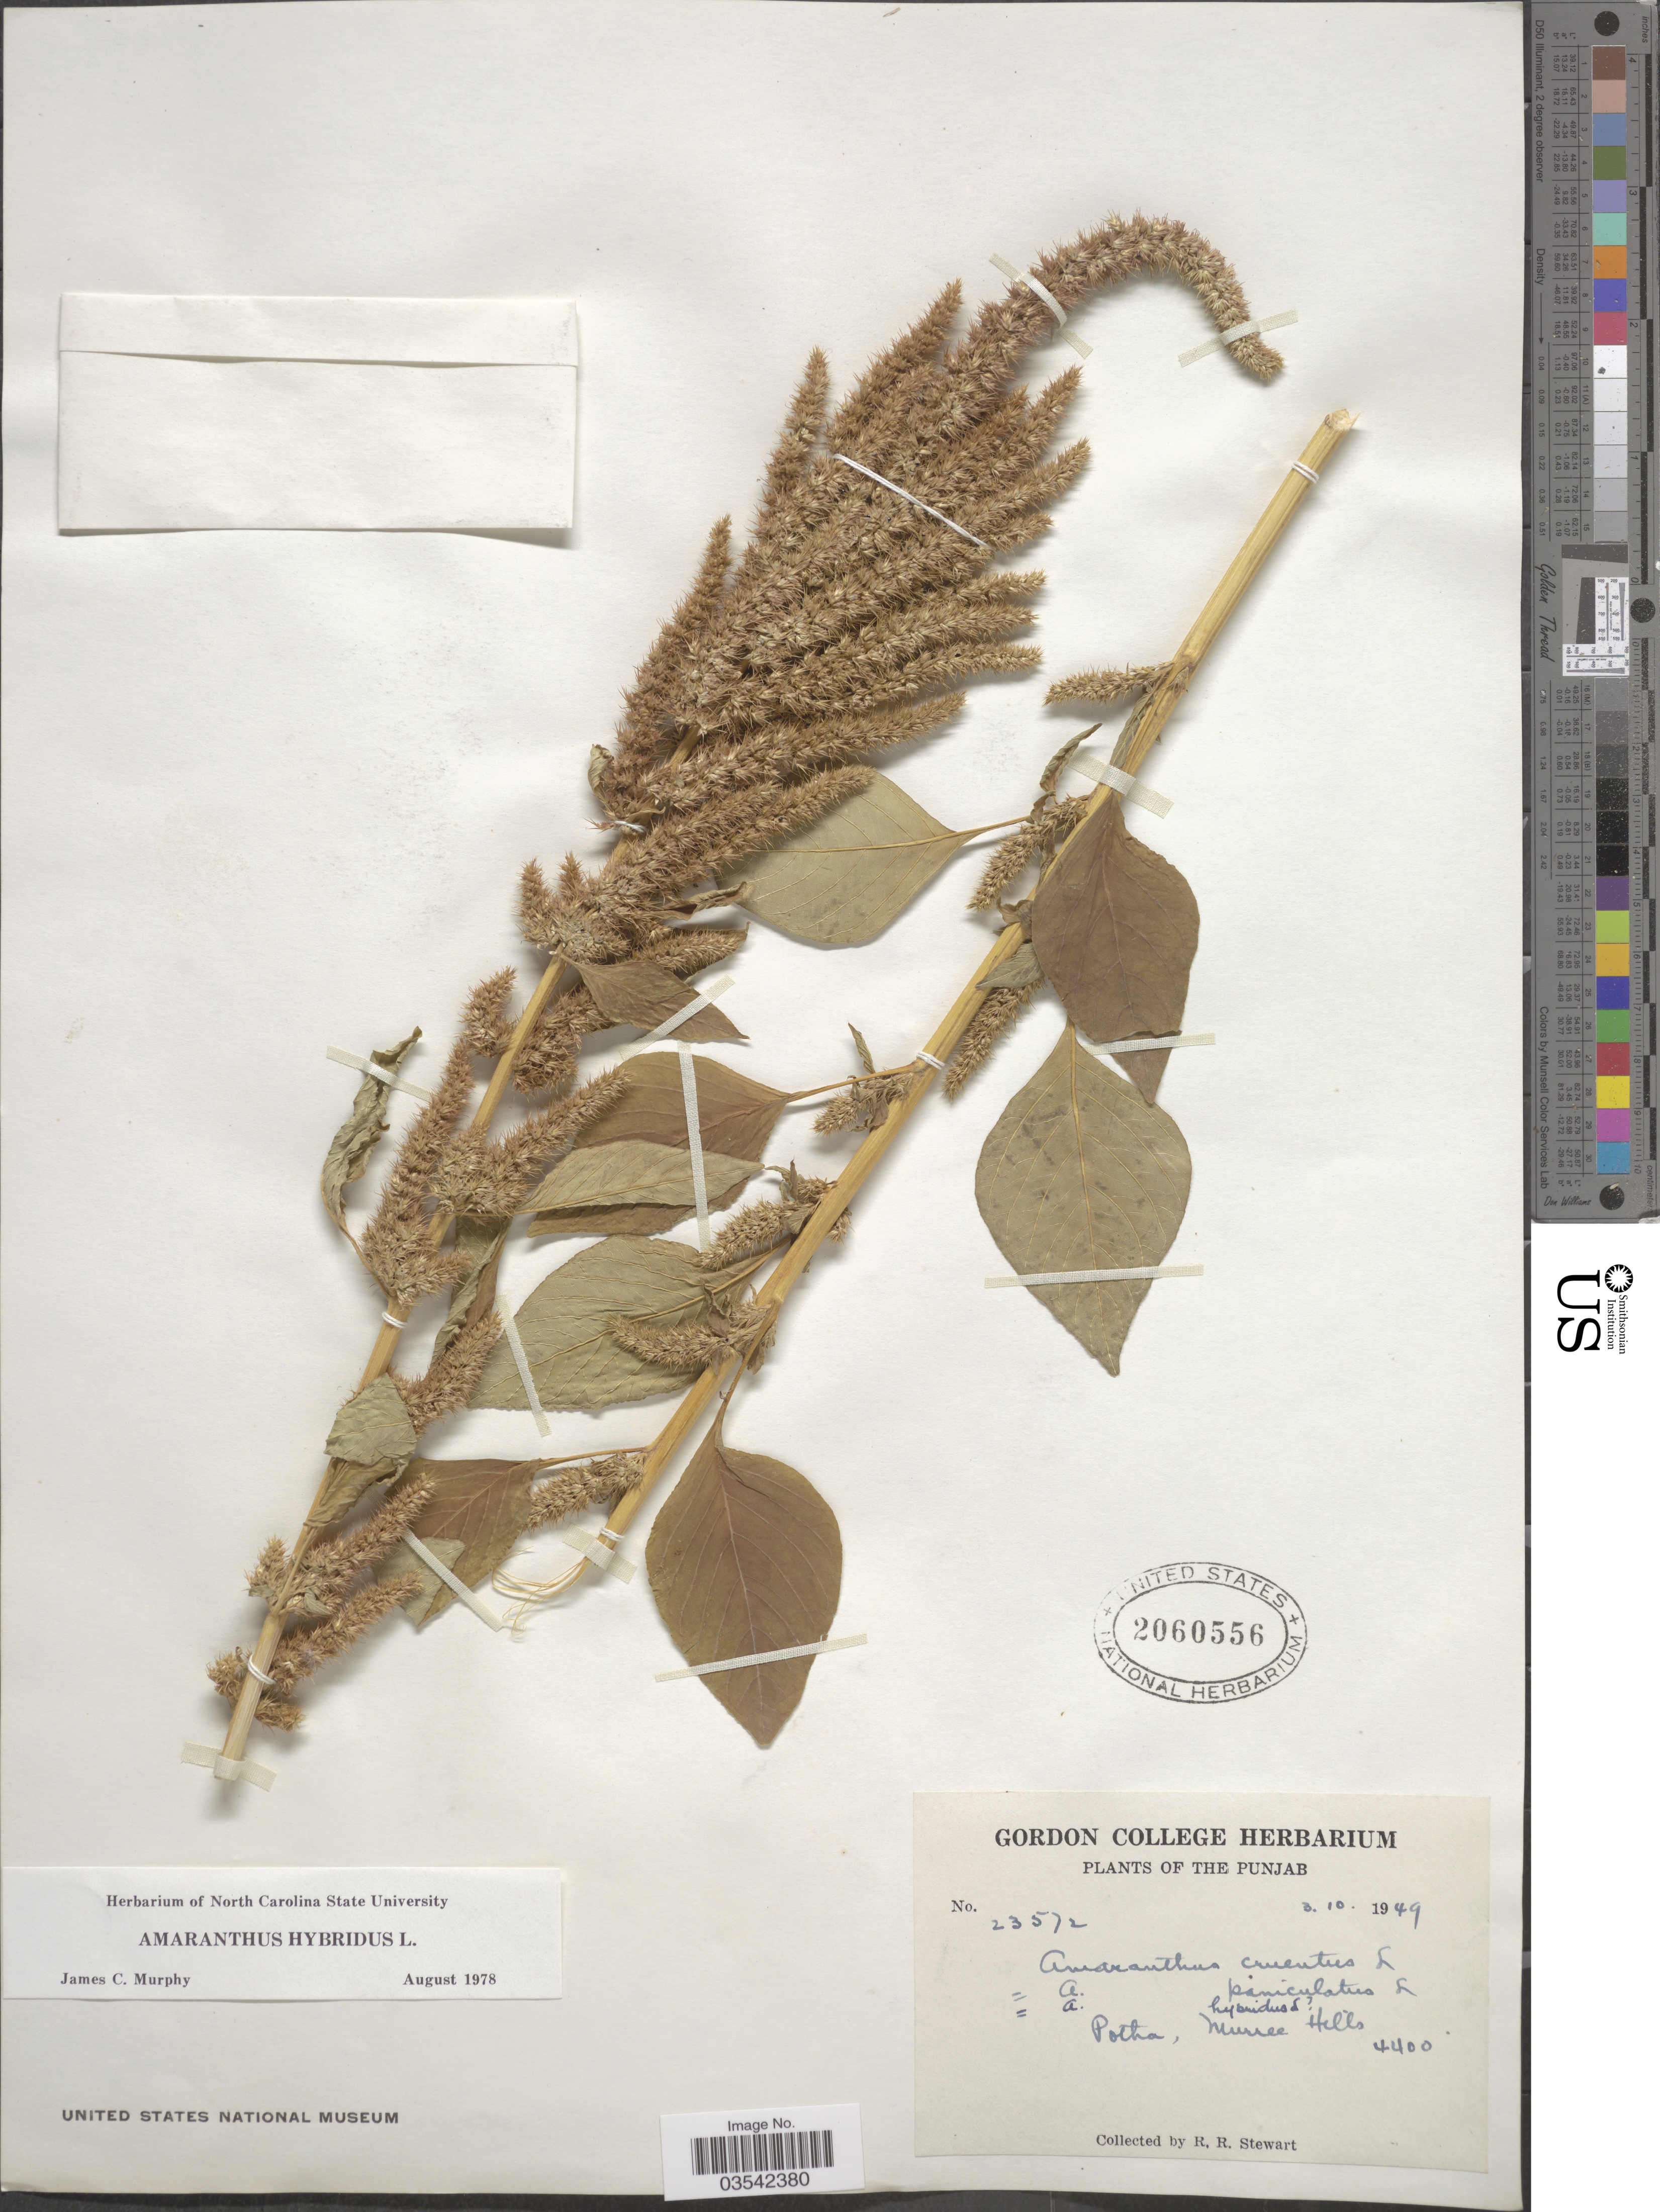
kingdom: Plantae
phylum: Tracheophyta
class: Magnoliopsida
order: Caryophyllales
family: Amaranthaceae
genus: Amaranthus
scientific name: Amaranthus hybridus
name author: L.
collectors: R. Stewart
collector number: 23572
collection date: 1949-10-03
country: Pakistan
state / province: Punjab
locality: Potha, Murree Hills.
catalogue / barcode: US 2060556